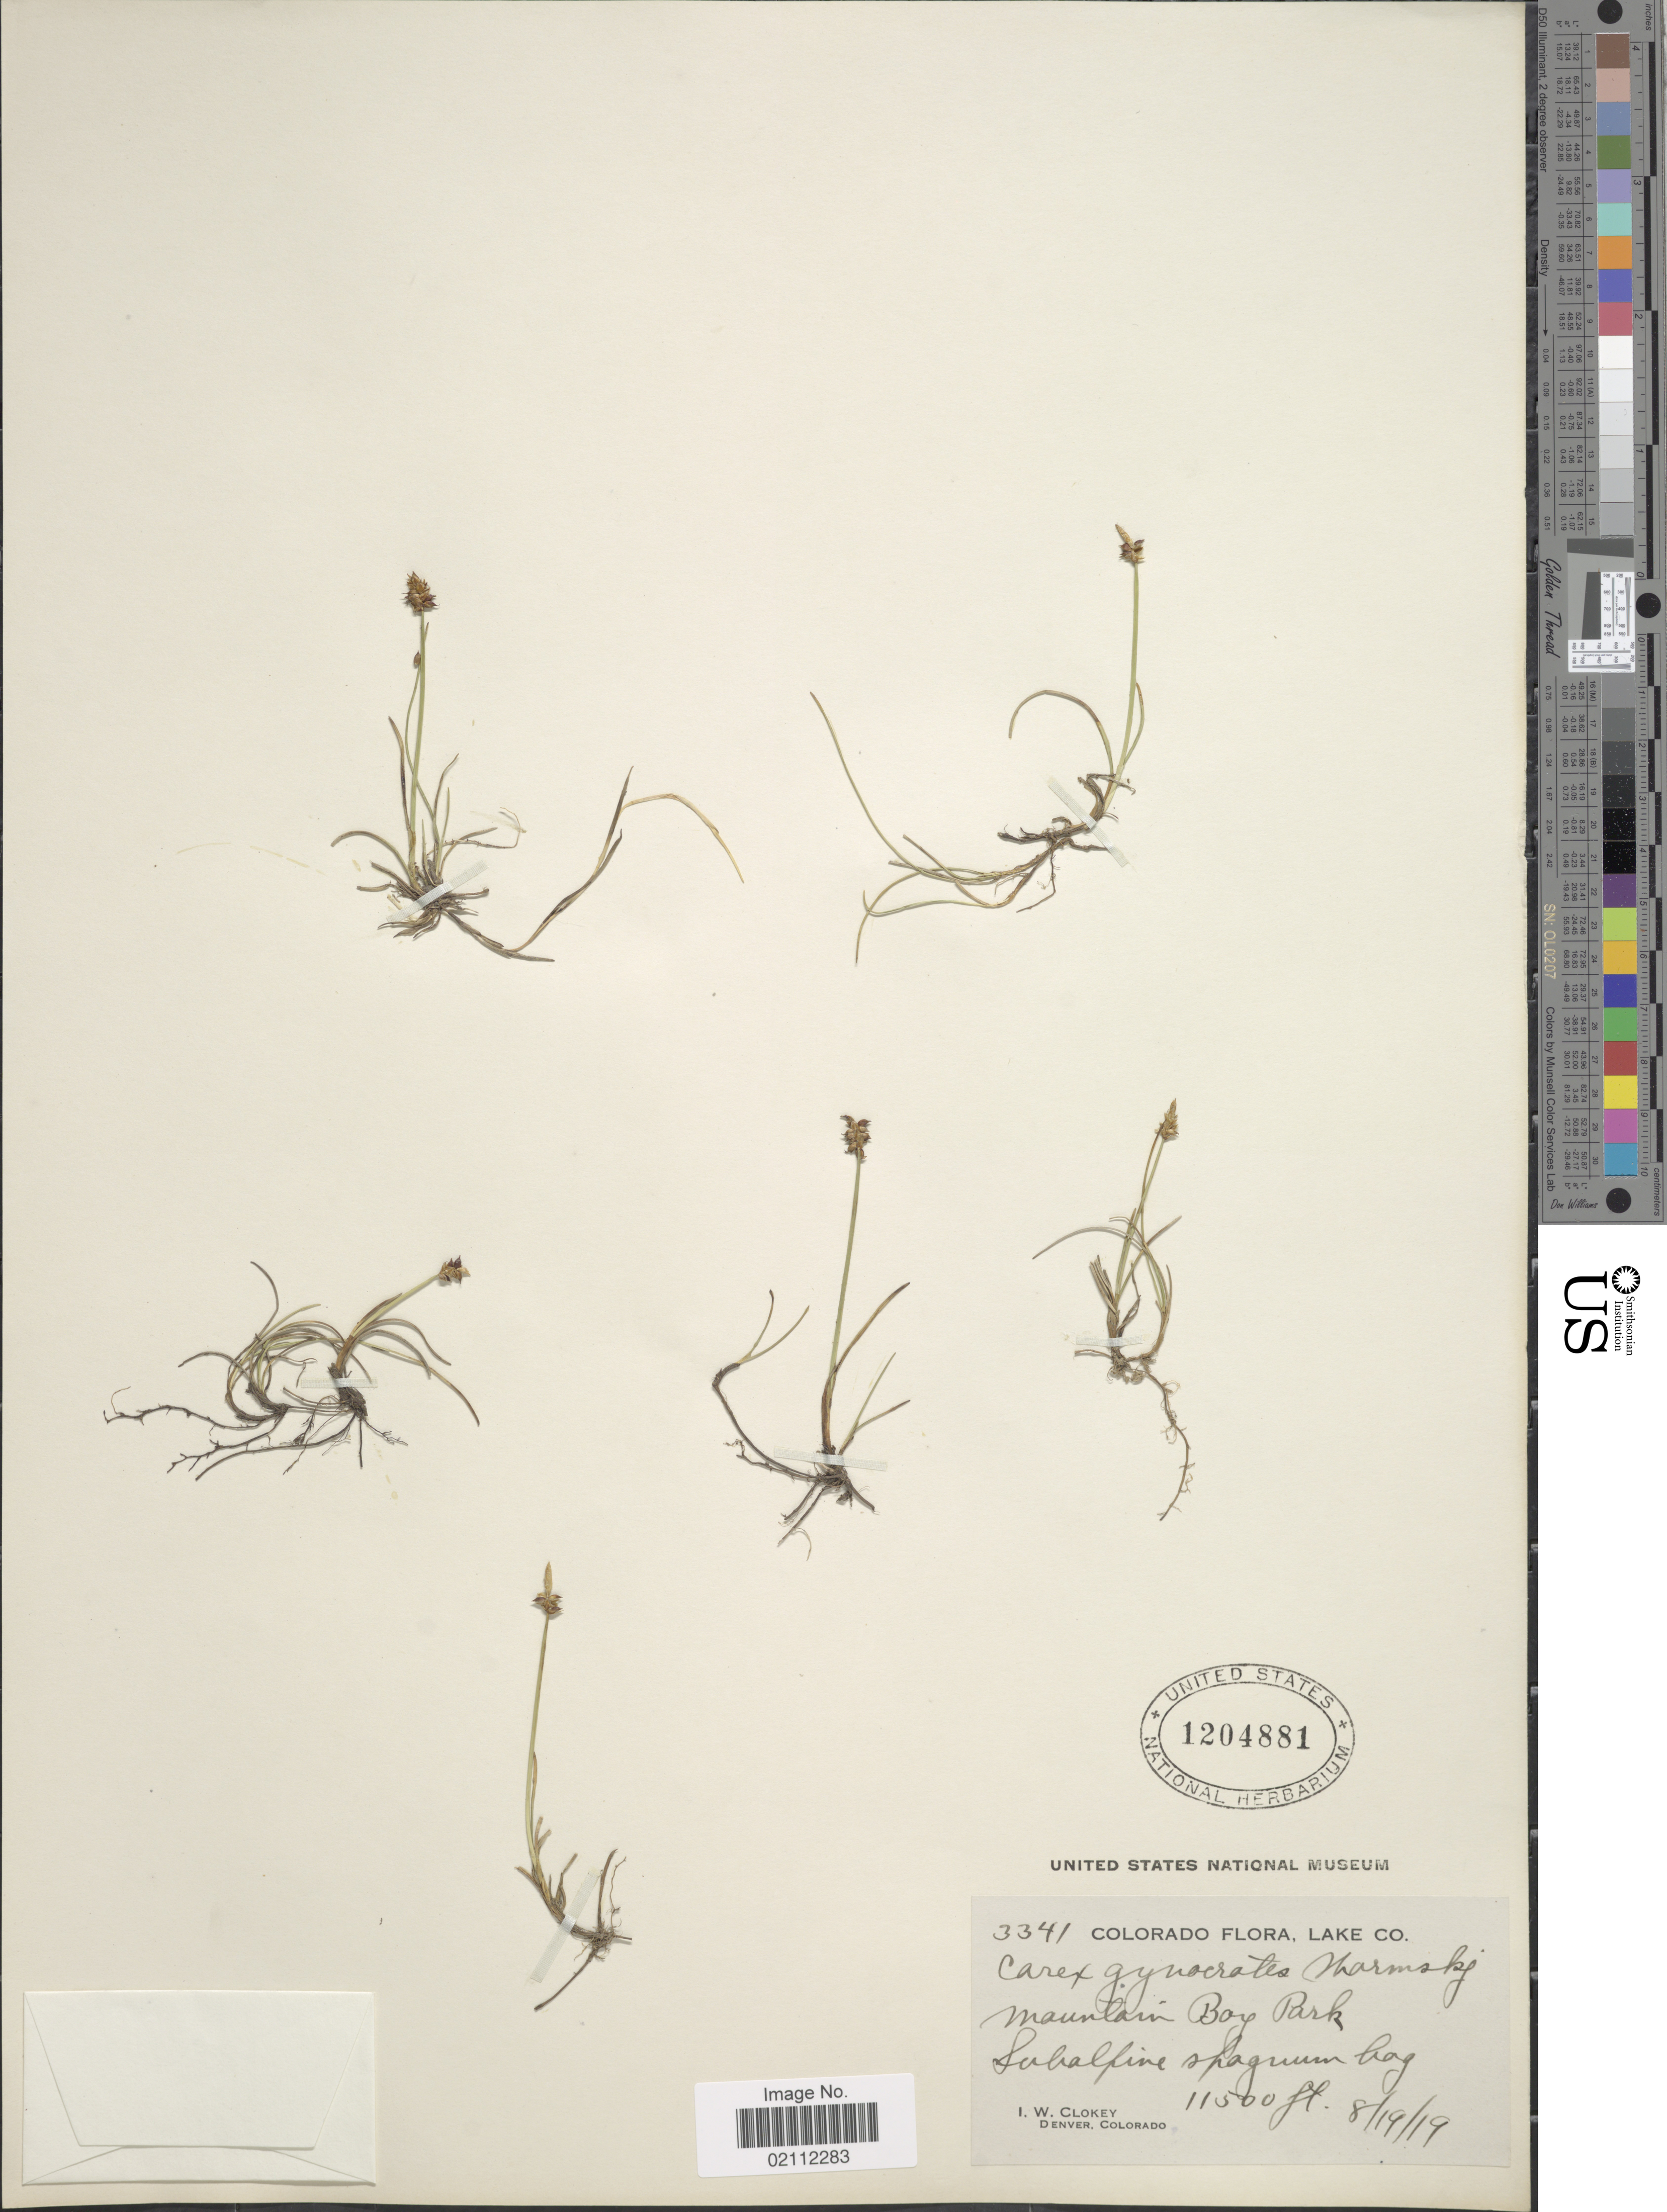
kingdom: Plantae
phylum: Tracheophyta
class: Liliopsida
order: Poales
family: Cyperaceae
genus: Carex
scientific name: Carex nardina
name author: (Hornem.) Fr.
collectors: I. W. Clokey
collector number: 3341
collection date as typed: Transcribed d/m/y: 19/8/19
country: United States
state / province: Colorado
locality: Lake Co. Mountain Boy Park.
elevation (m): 3505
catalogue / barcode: US 1204881